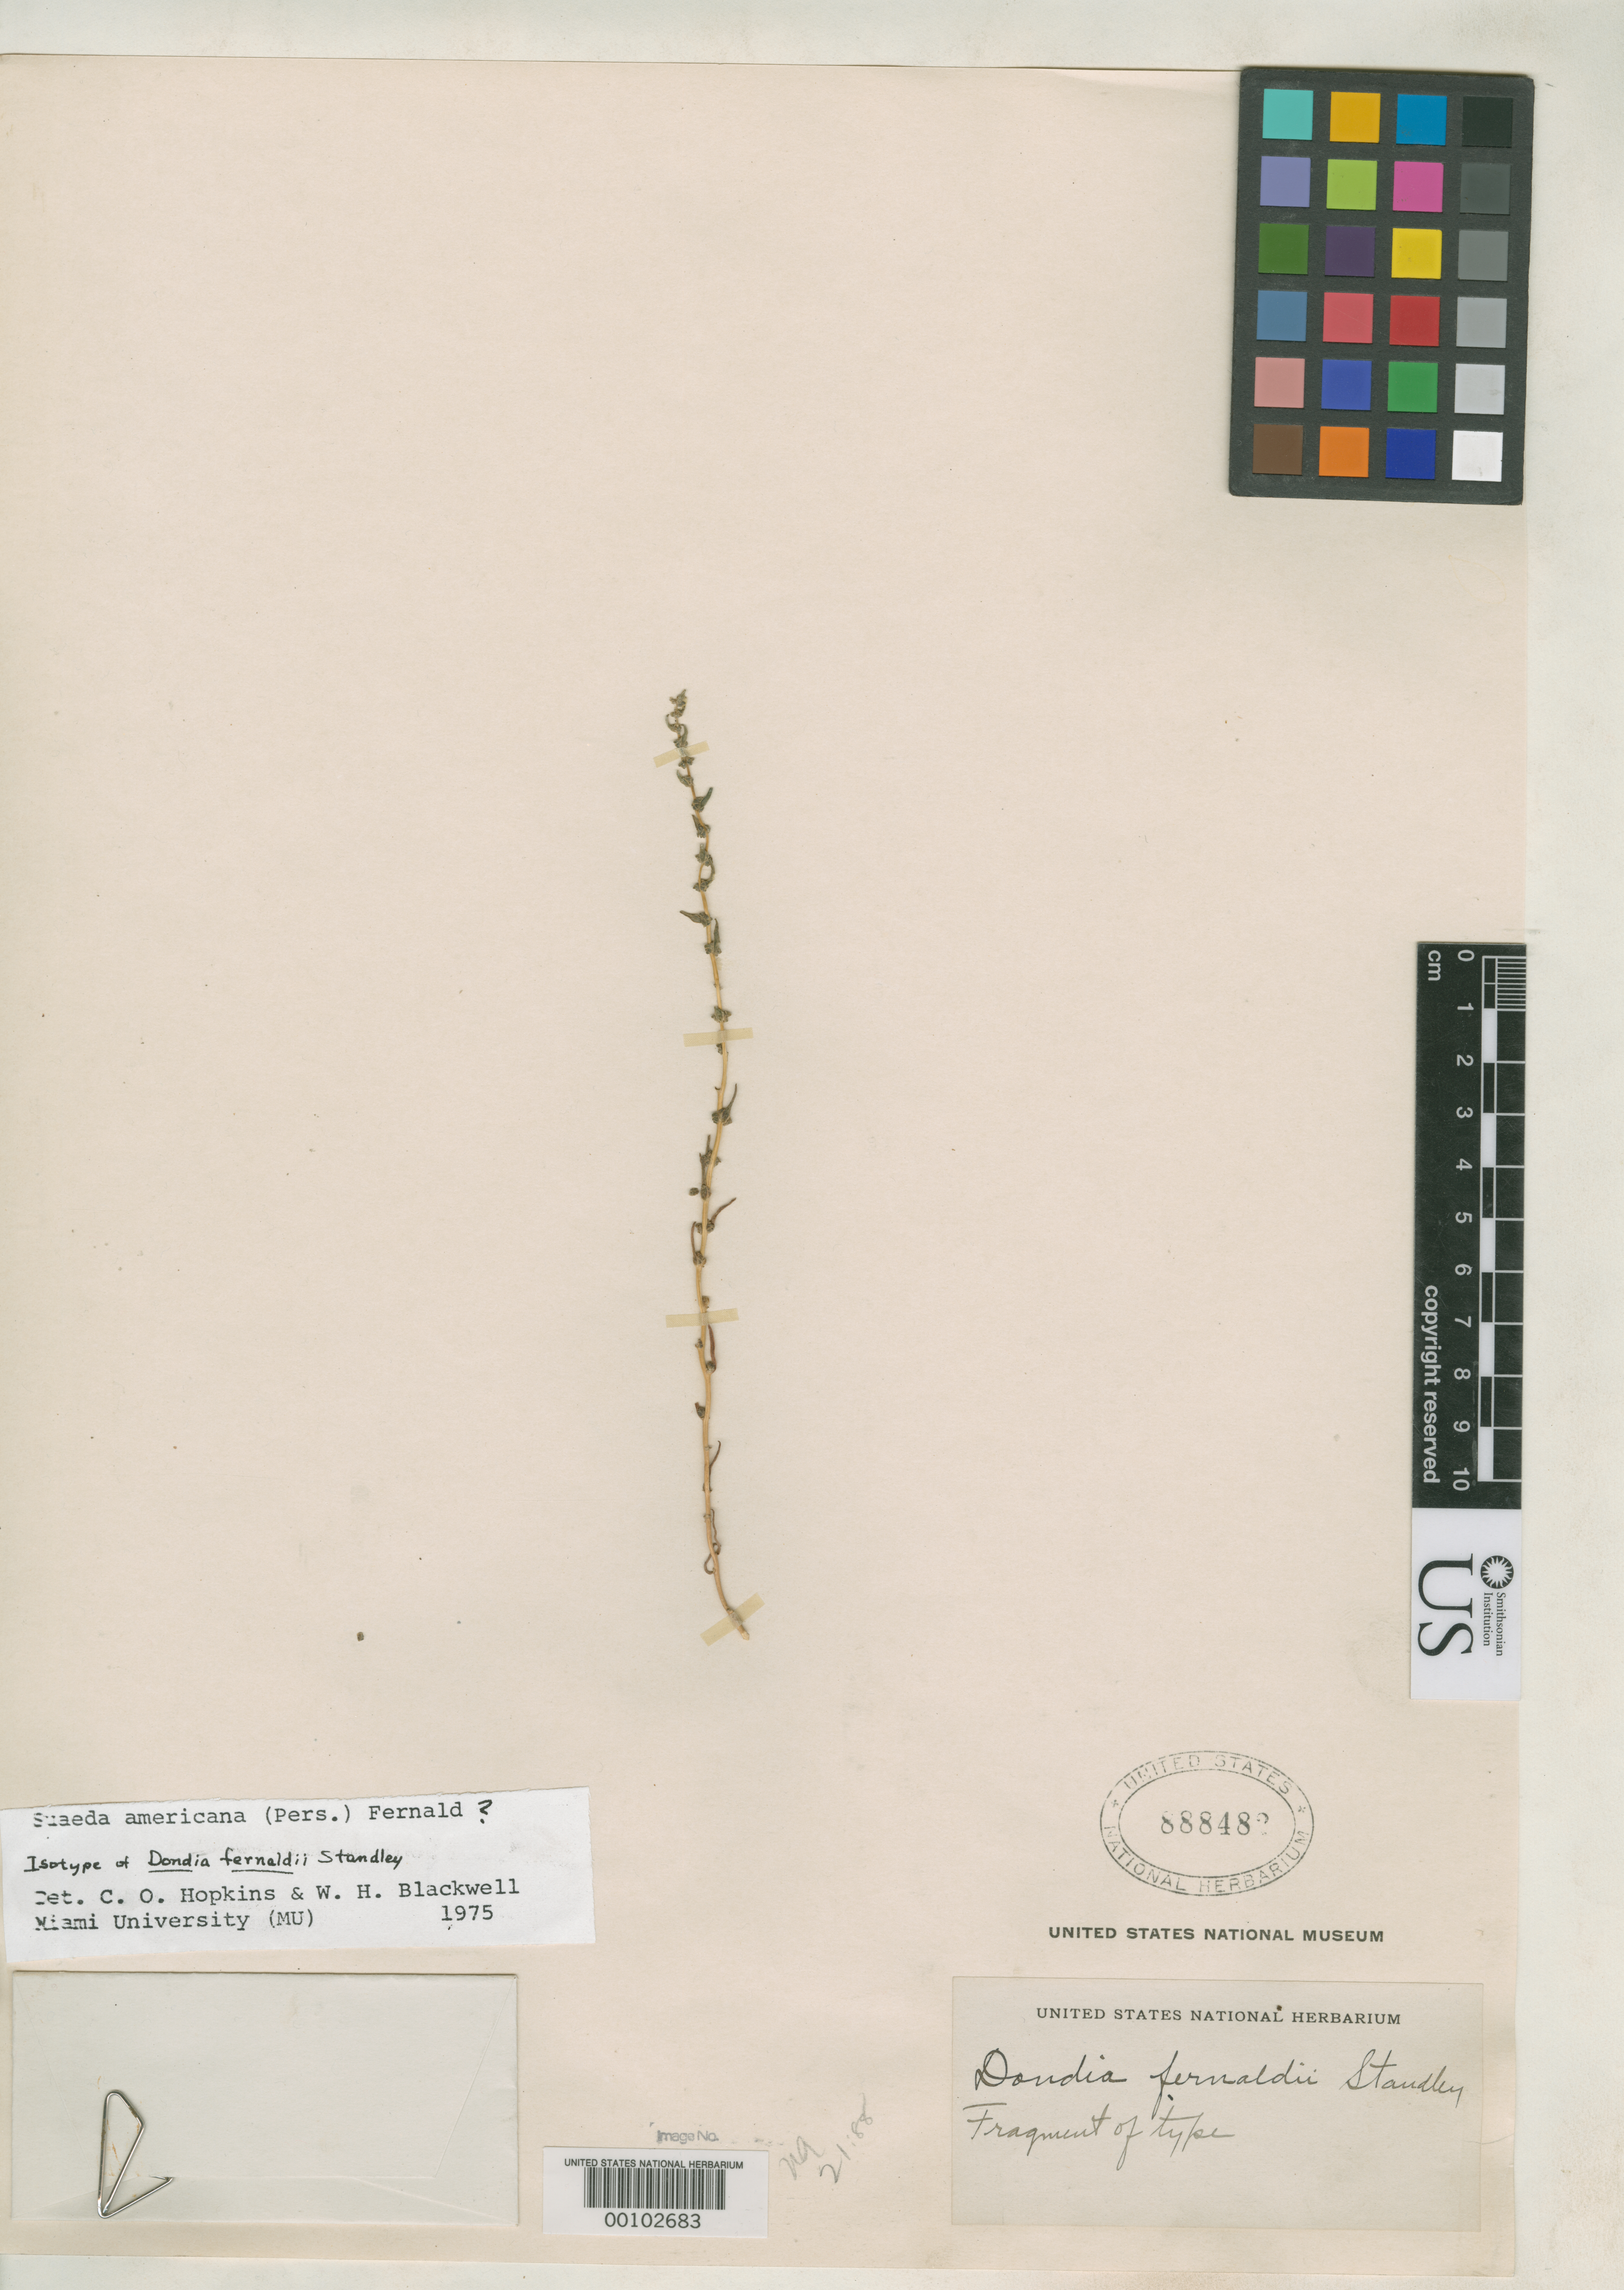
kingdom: Plantae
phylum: Tracheophyta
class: Magnoliopsida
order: Caryophyllales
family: Amaranthaceae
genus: Dondia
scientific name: Dondia fernaldii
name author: Standl.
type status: Isotype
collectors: M. L. Fernald & K. M. Wiegand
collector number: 3324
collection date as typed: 11 Sep 1910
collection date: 1910-09-11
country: Canada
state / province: Nova Scotia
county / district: Colchester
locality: Mouth of Salmon River, Truro.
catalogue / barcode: US 888482